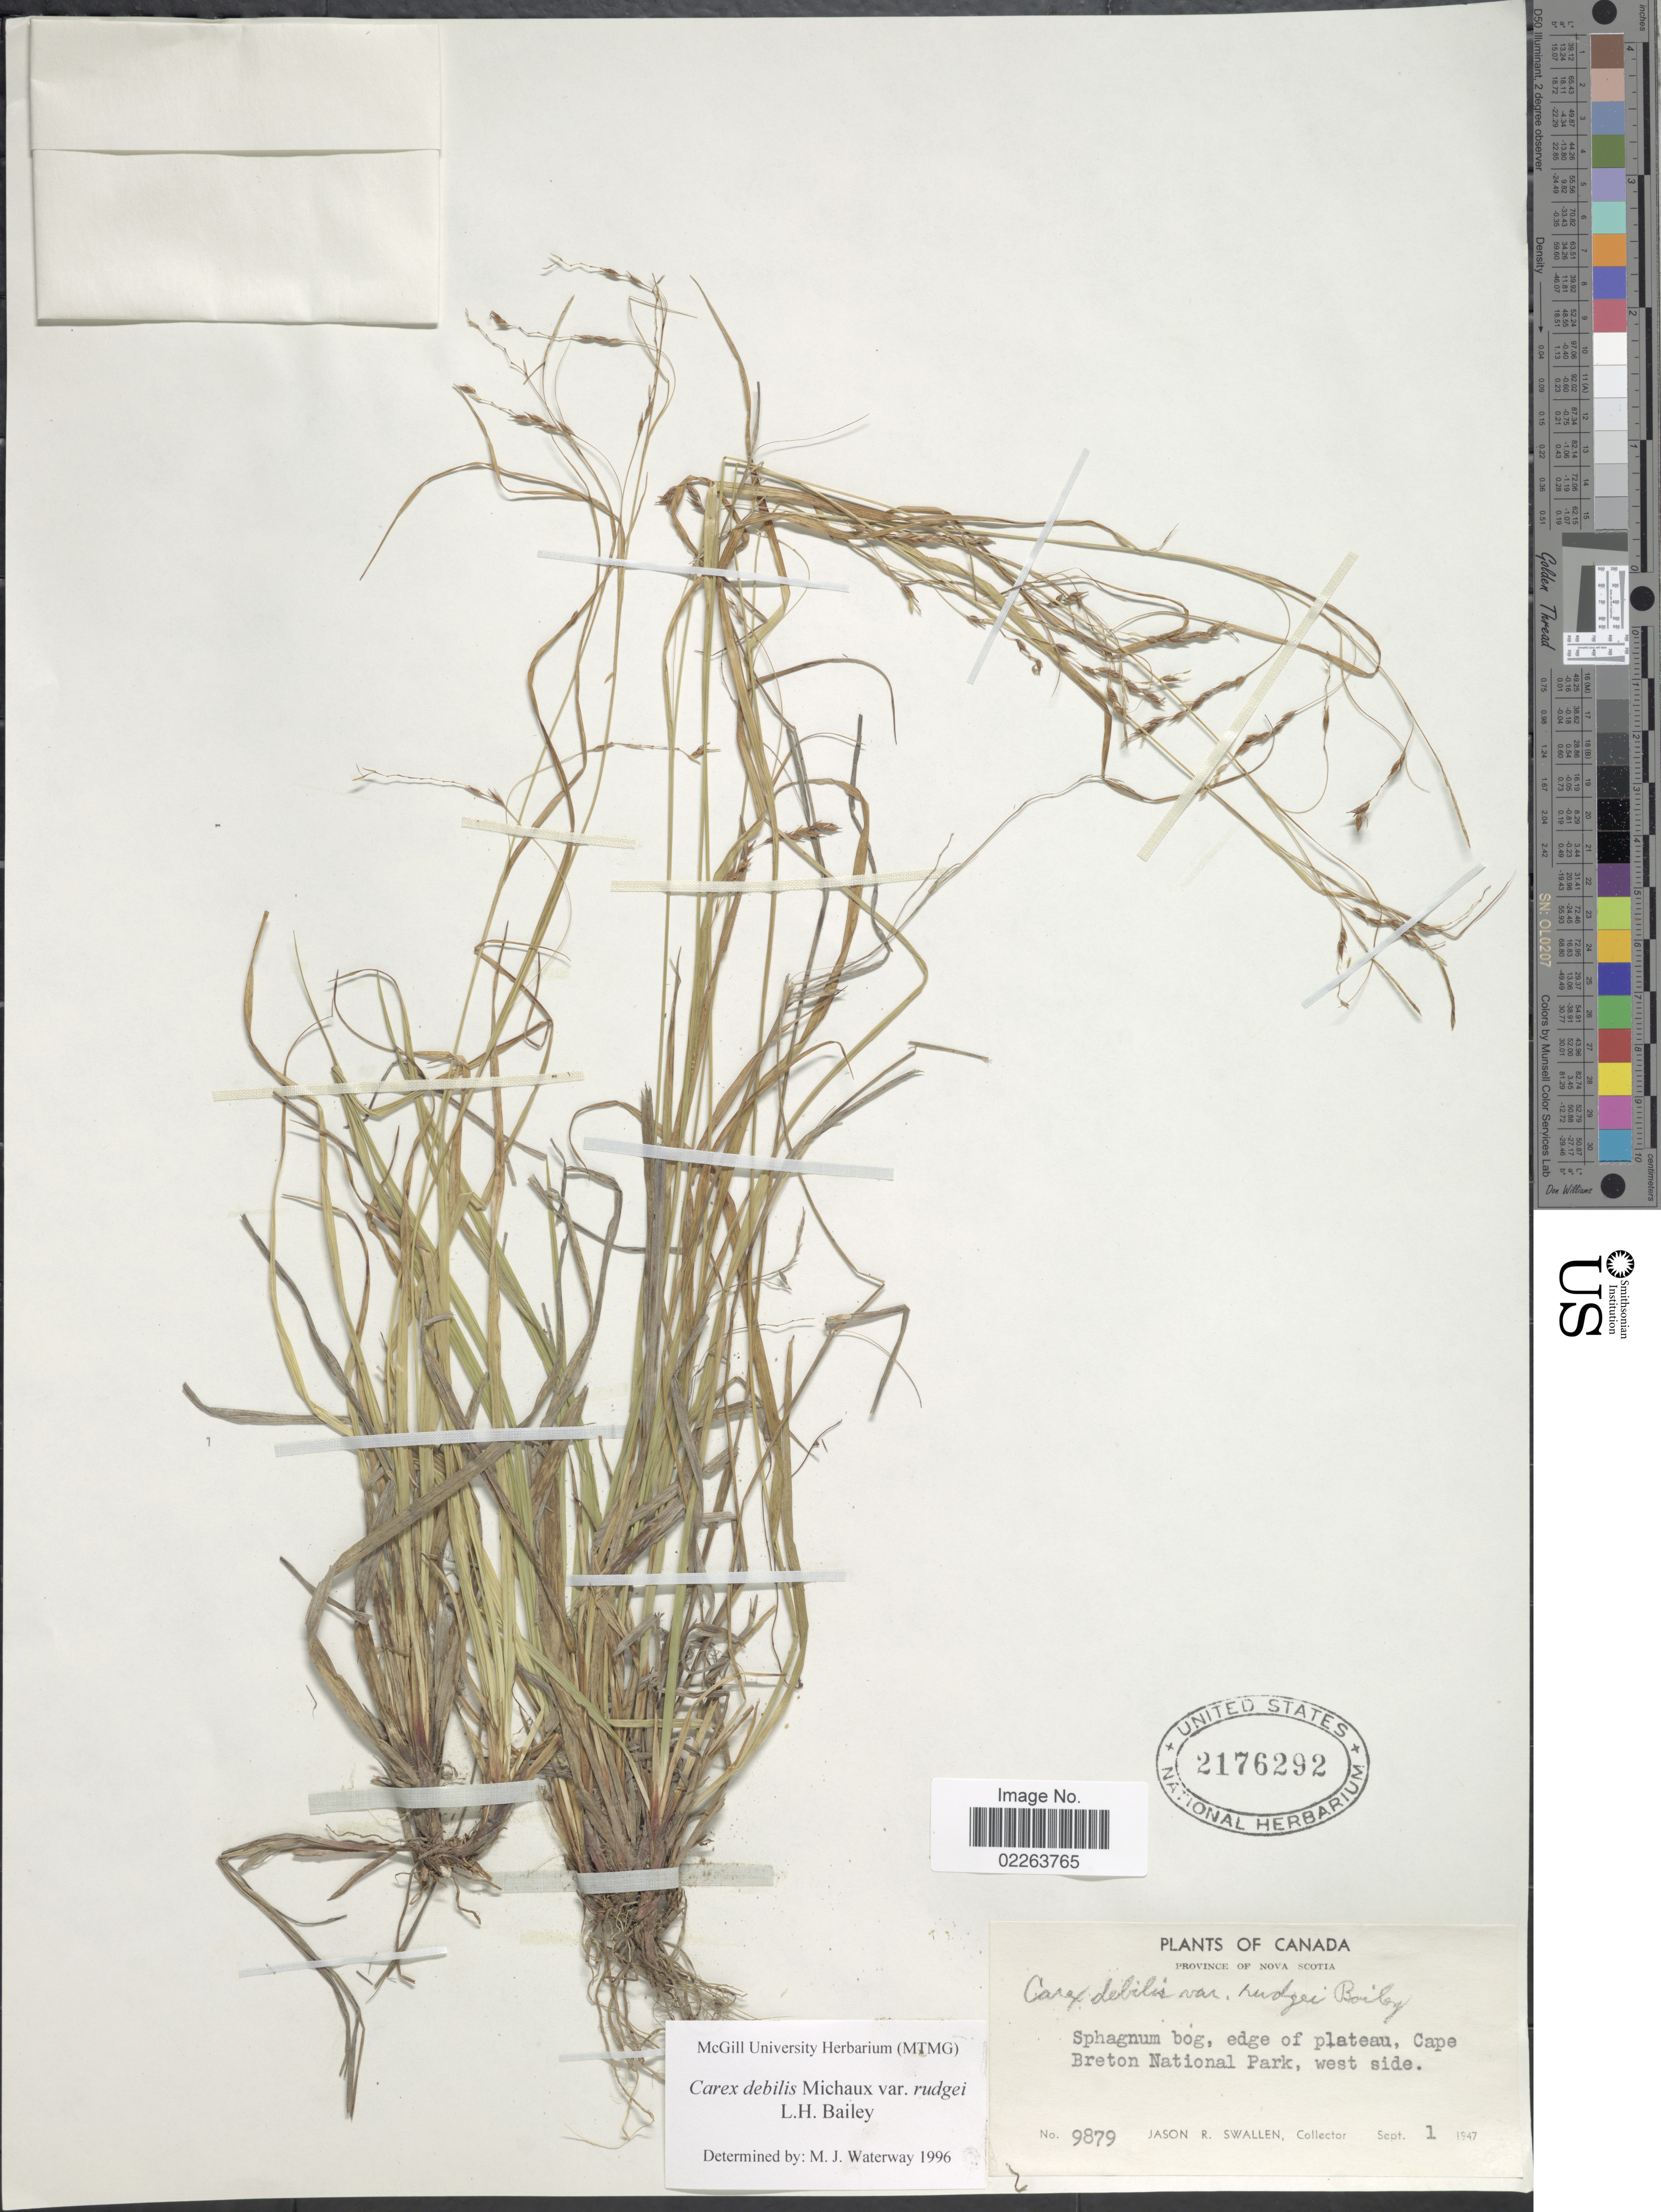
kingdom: Plantae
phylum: Tracheophyta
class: Liliopsida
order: Poales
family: Cyperaceae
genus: Carex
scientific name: Carex flexuosa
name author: Muhl. ex Willd.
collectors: J. R. Swallen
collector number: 9879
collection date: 1947-09-01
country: Canada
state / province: Nova Scotia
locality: Province of Nova Scotia, Cape Breton National Park, west side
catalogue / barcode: US 2176292